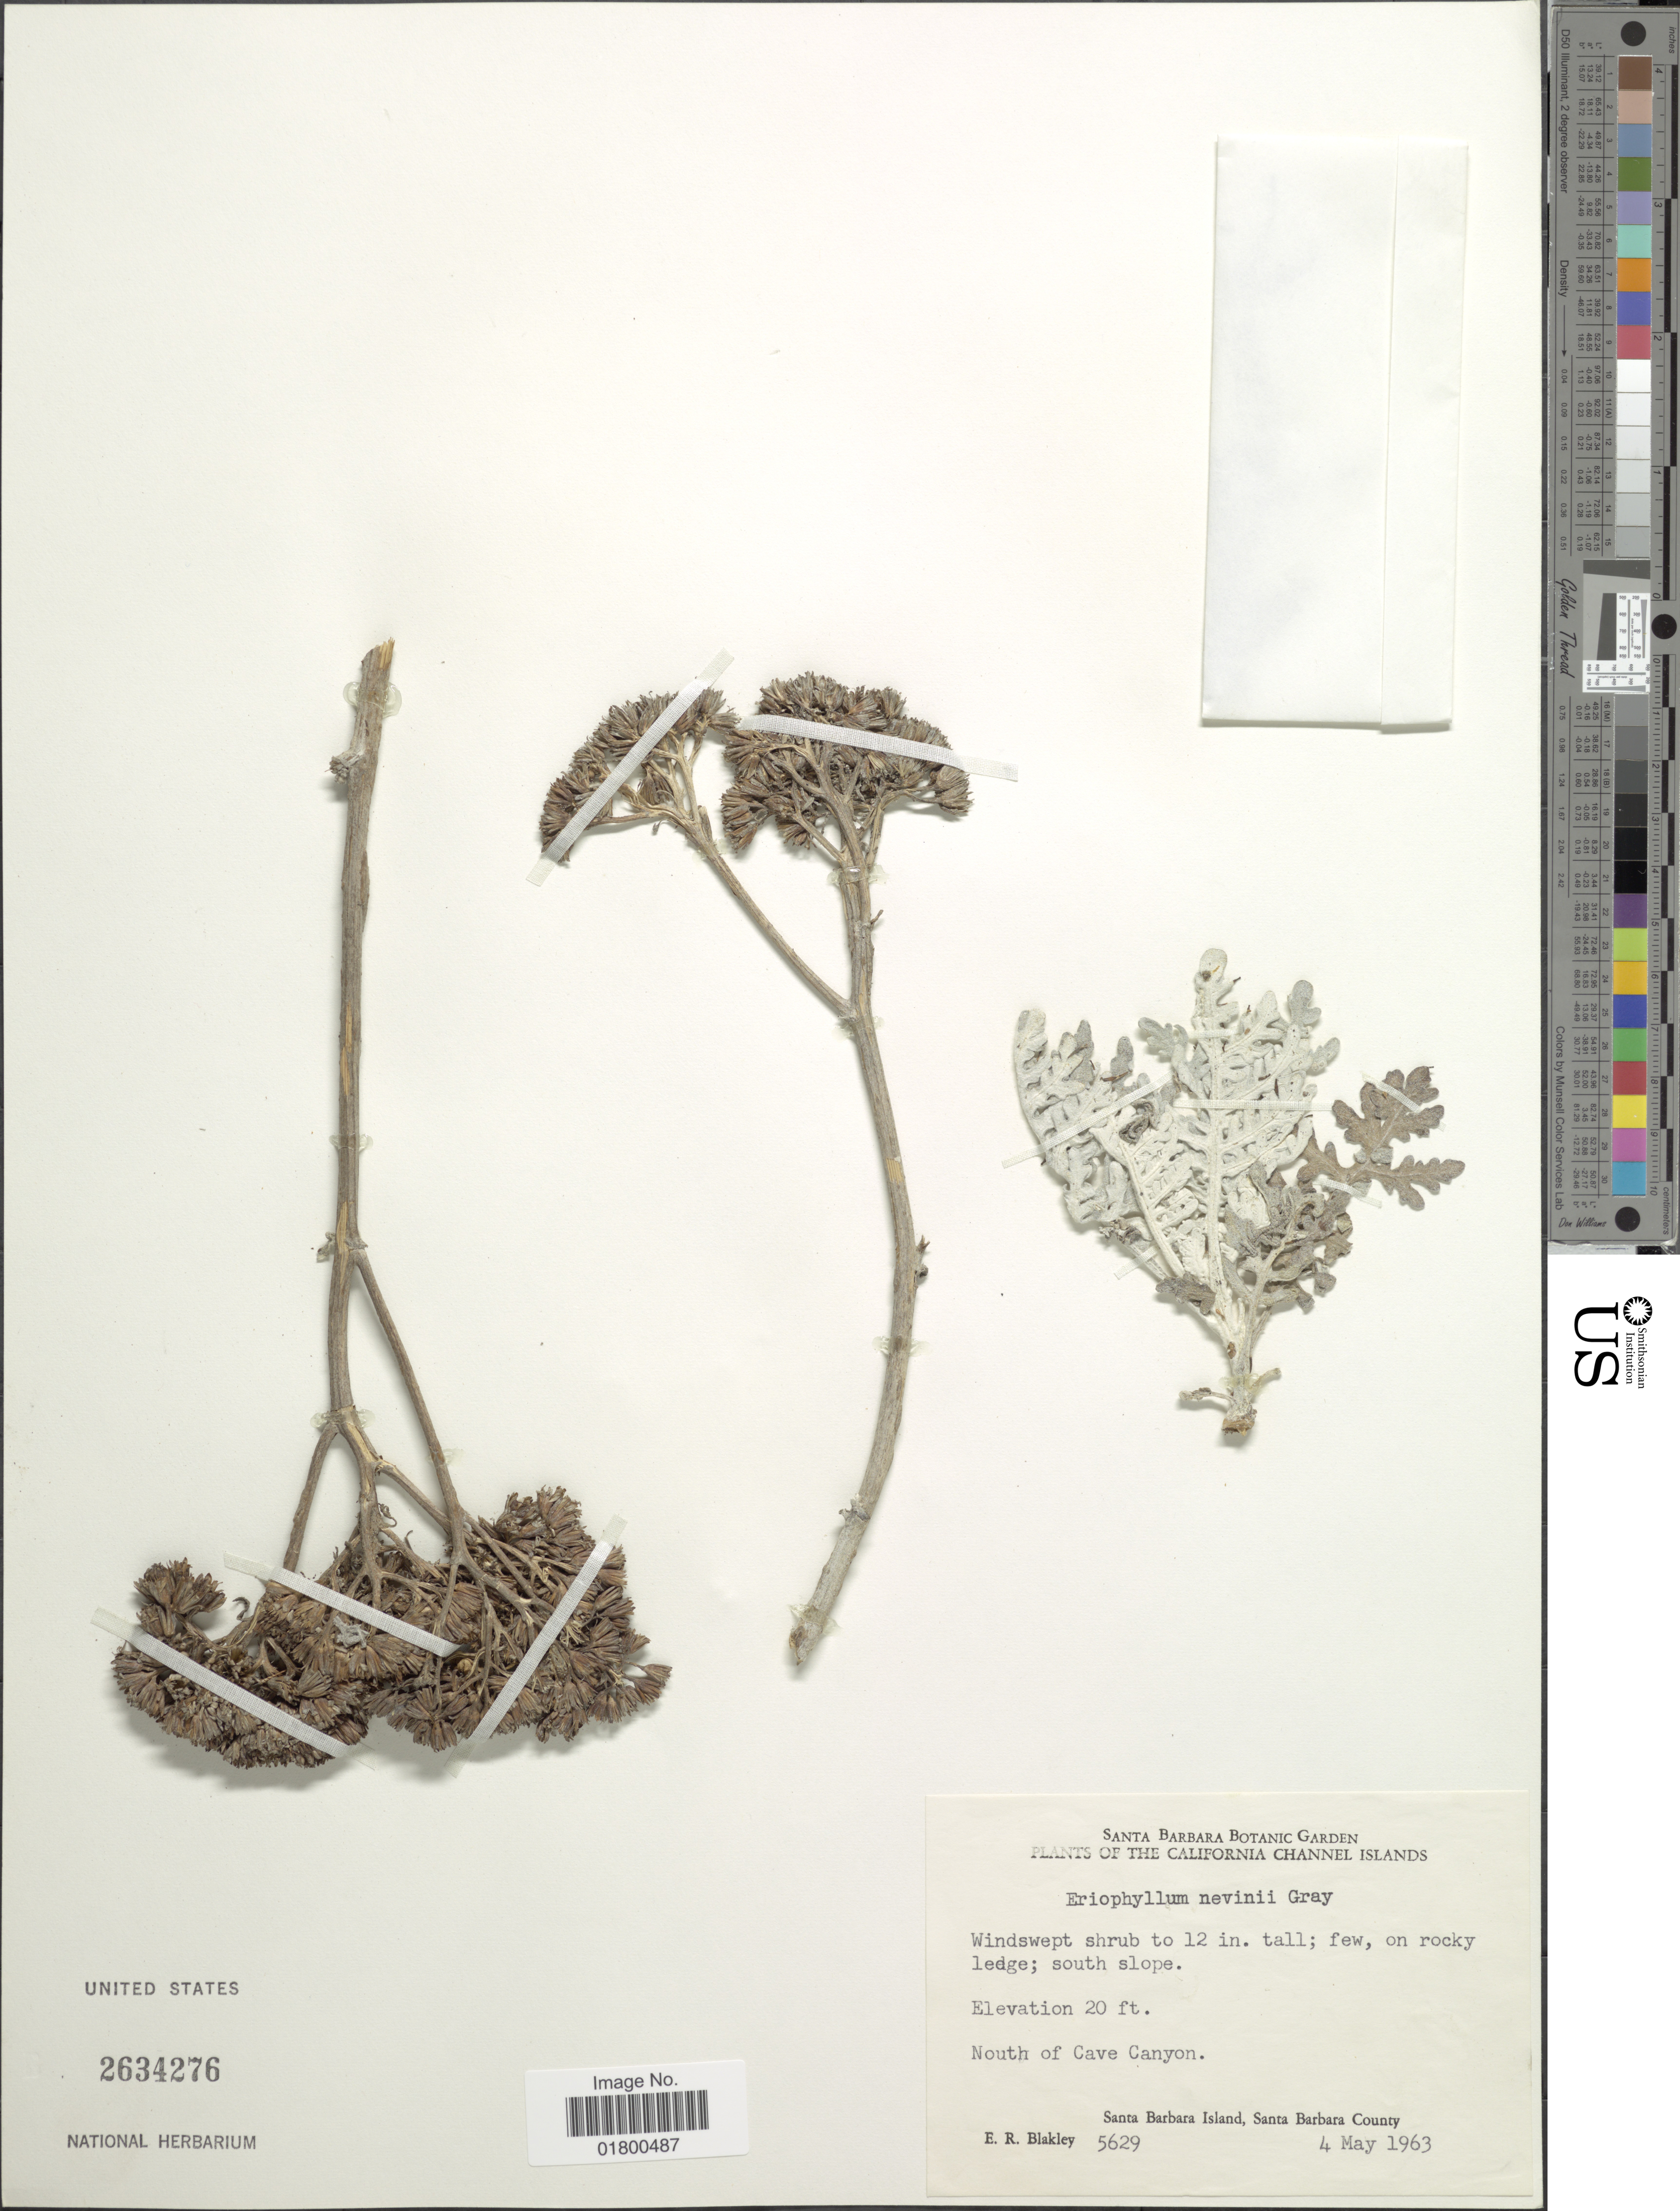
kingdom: Plantae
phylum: Tracheophyta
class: Magnoliopsida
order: Asterales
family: Asteraceae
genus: Eriophyllum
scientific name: Eriophyllum nevinii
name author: A. Gray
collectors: E. R. Blakley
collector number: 5629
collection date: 1963-05-04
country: United States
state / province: California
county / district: Santa Barbara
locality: The California Channel Islands, Nouth of Cave Canyon, Santa Barbara Island, Santa Barbara County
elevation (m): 6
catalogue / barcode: US 2634276